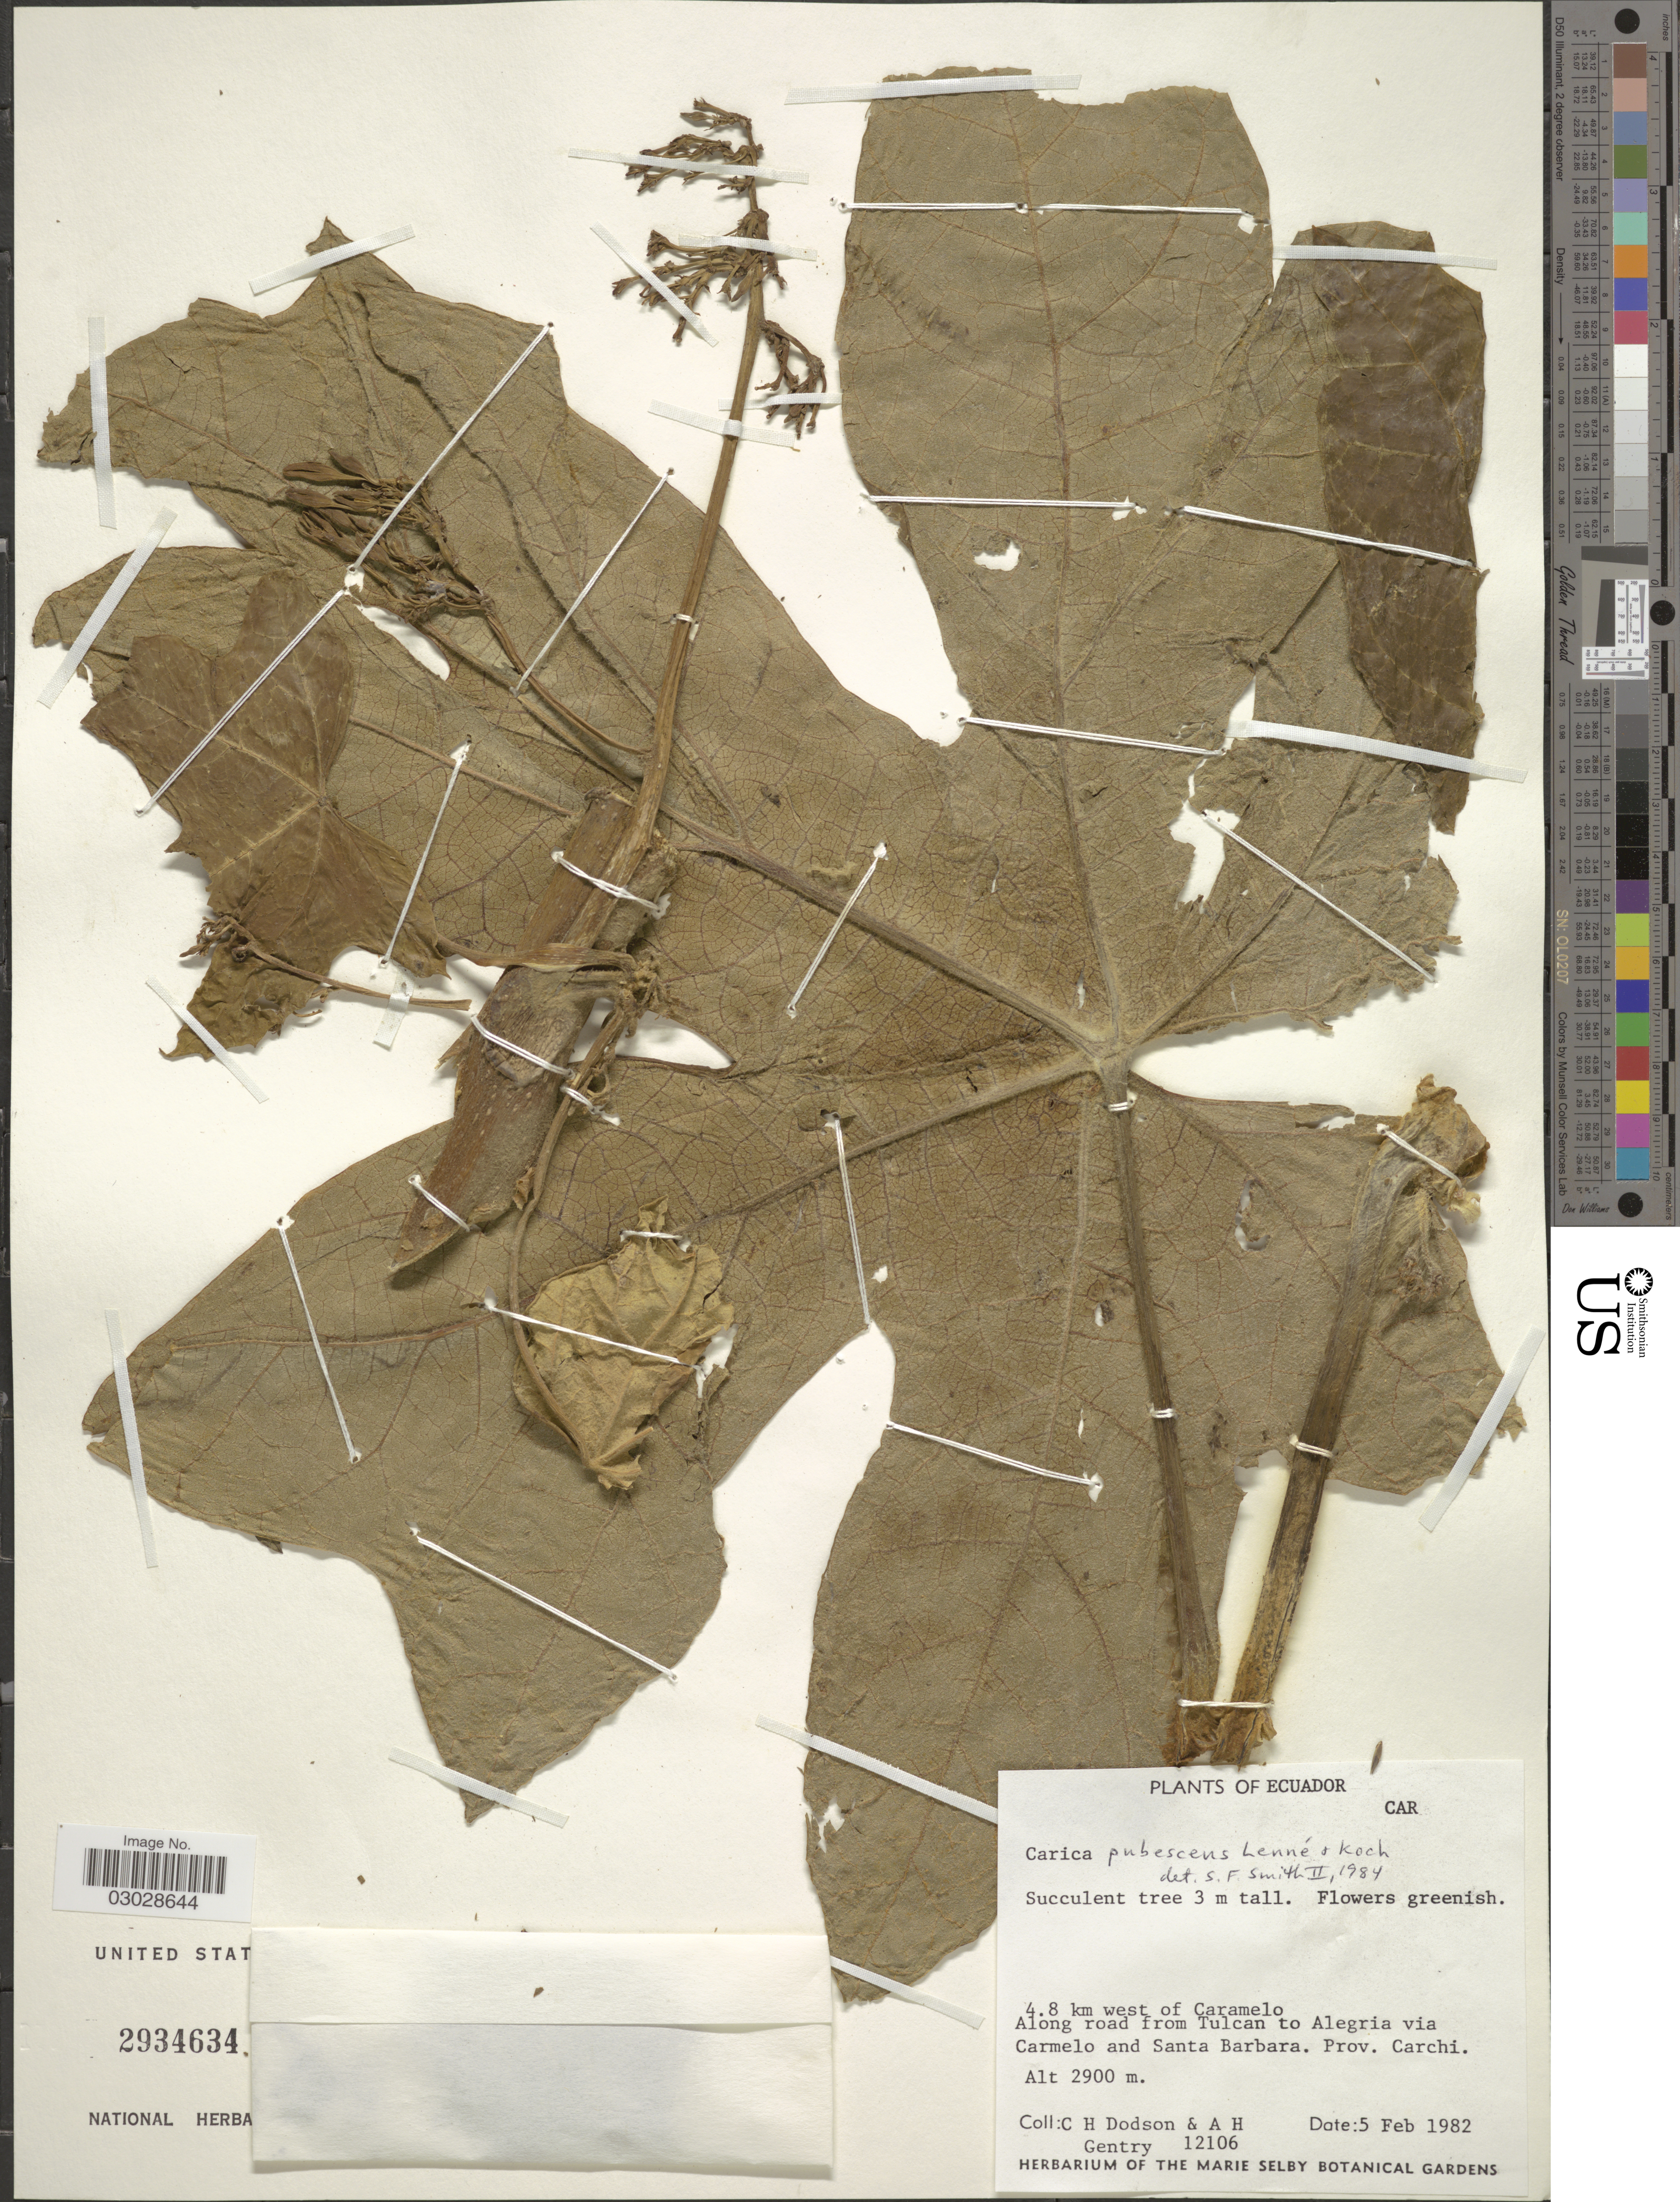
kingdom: Plantae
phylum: Tracheophyta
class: Magnoliopsida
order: Brassicales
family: Caricaceae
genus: Vasconcellea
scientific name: Vasconcellea pubescens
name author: A. DC.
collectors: C. H. Dodson & A. H. Gentry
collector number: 12106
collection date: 1982-02-05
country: Ecuador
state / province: Carchi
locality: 4.8 km west of Caramelo, Along road from Tulcan to Alegria via Carmelo and Santa Barbara. Prov. Carchi.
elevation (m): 2900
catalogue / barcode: US 2934634